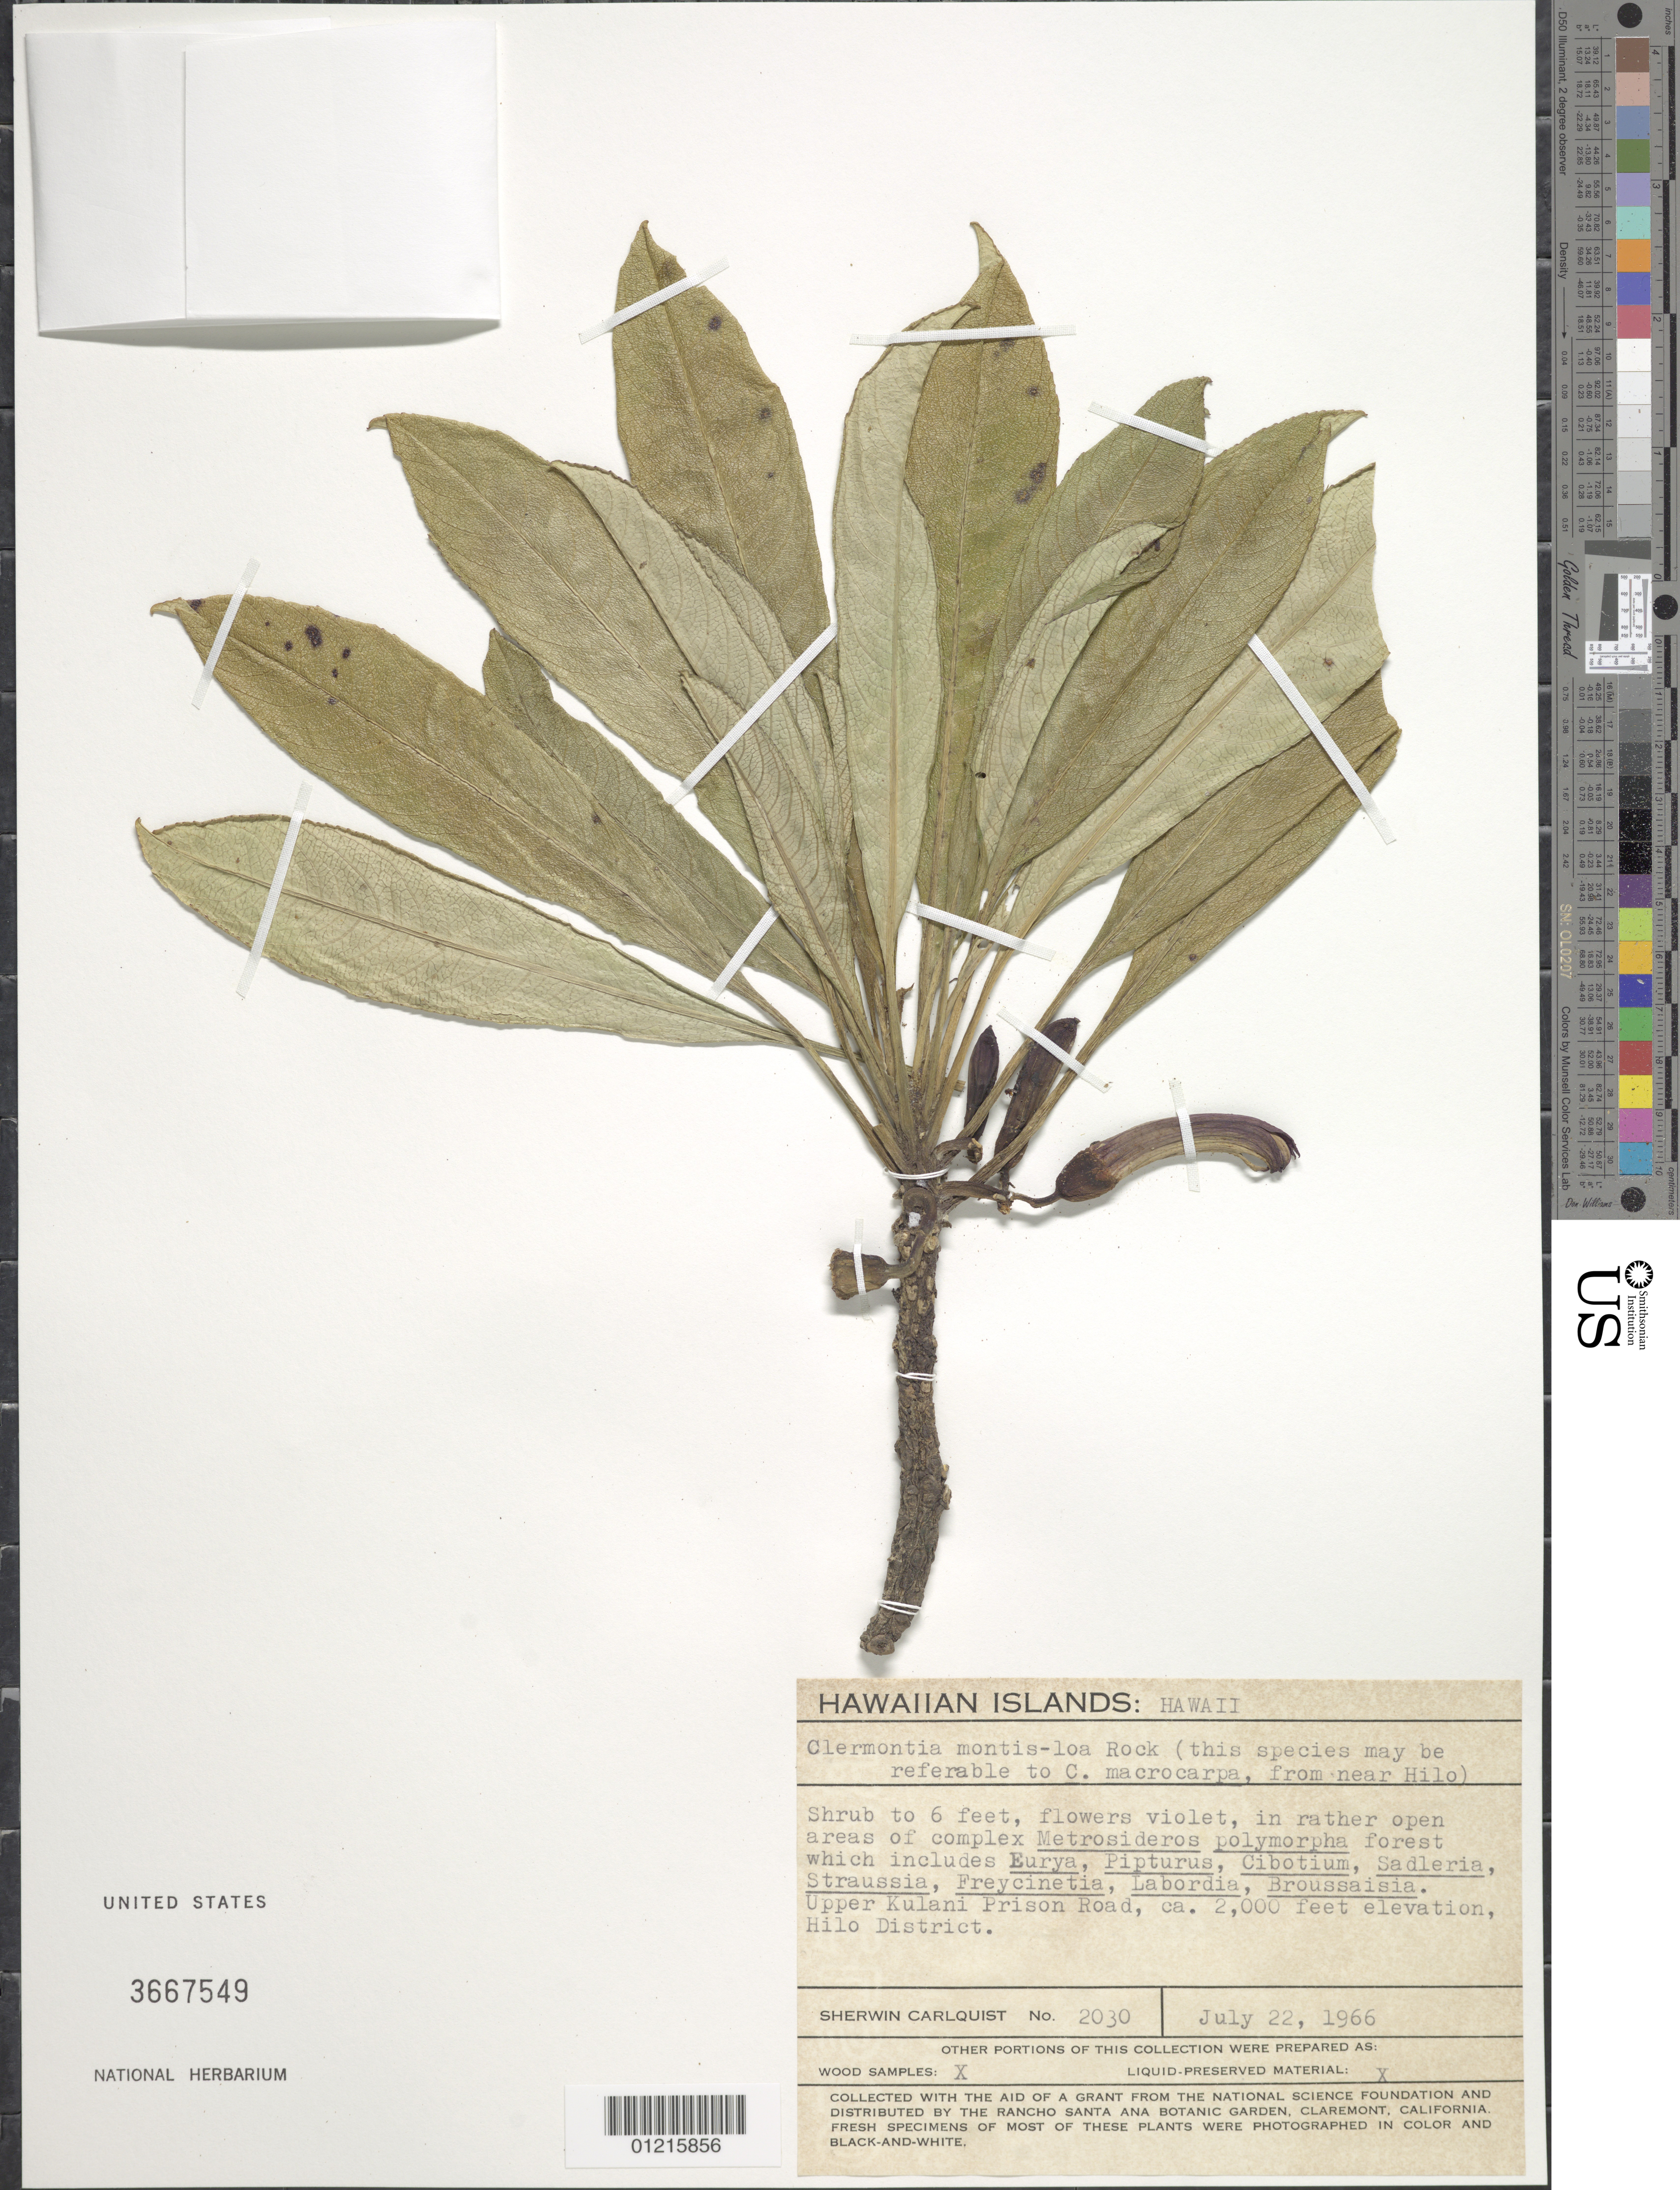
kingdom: Plantae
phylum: Tracheophyta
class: Magnoliopsida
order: Asterales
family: Campanulaceae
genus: Clermontia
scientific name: Clermontia montis-loa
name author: Rock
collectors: S. Carlquist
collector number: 2030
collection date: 1966-07-22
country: United States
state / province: Hawaii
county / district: Hawaii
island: Hawaii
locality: Hilo District, upper Kulani Prison Road.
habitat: Open areas of forest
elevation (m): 610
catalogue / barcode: US 3667549